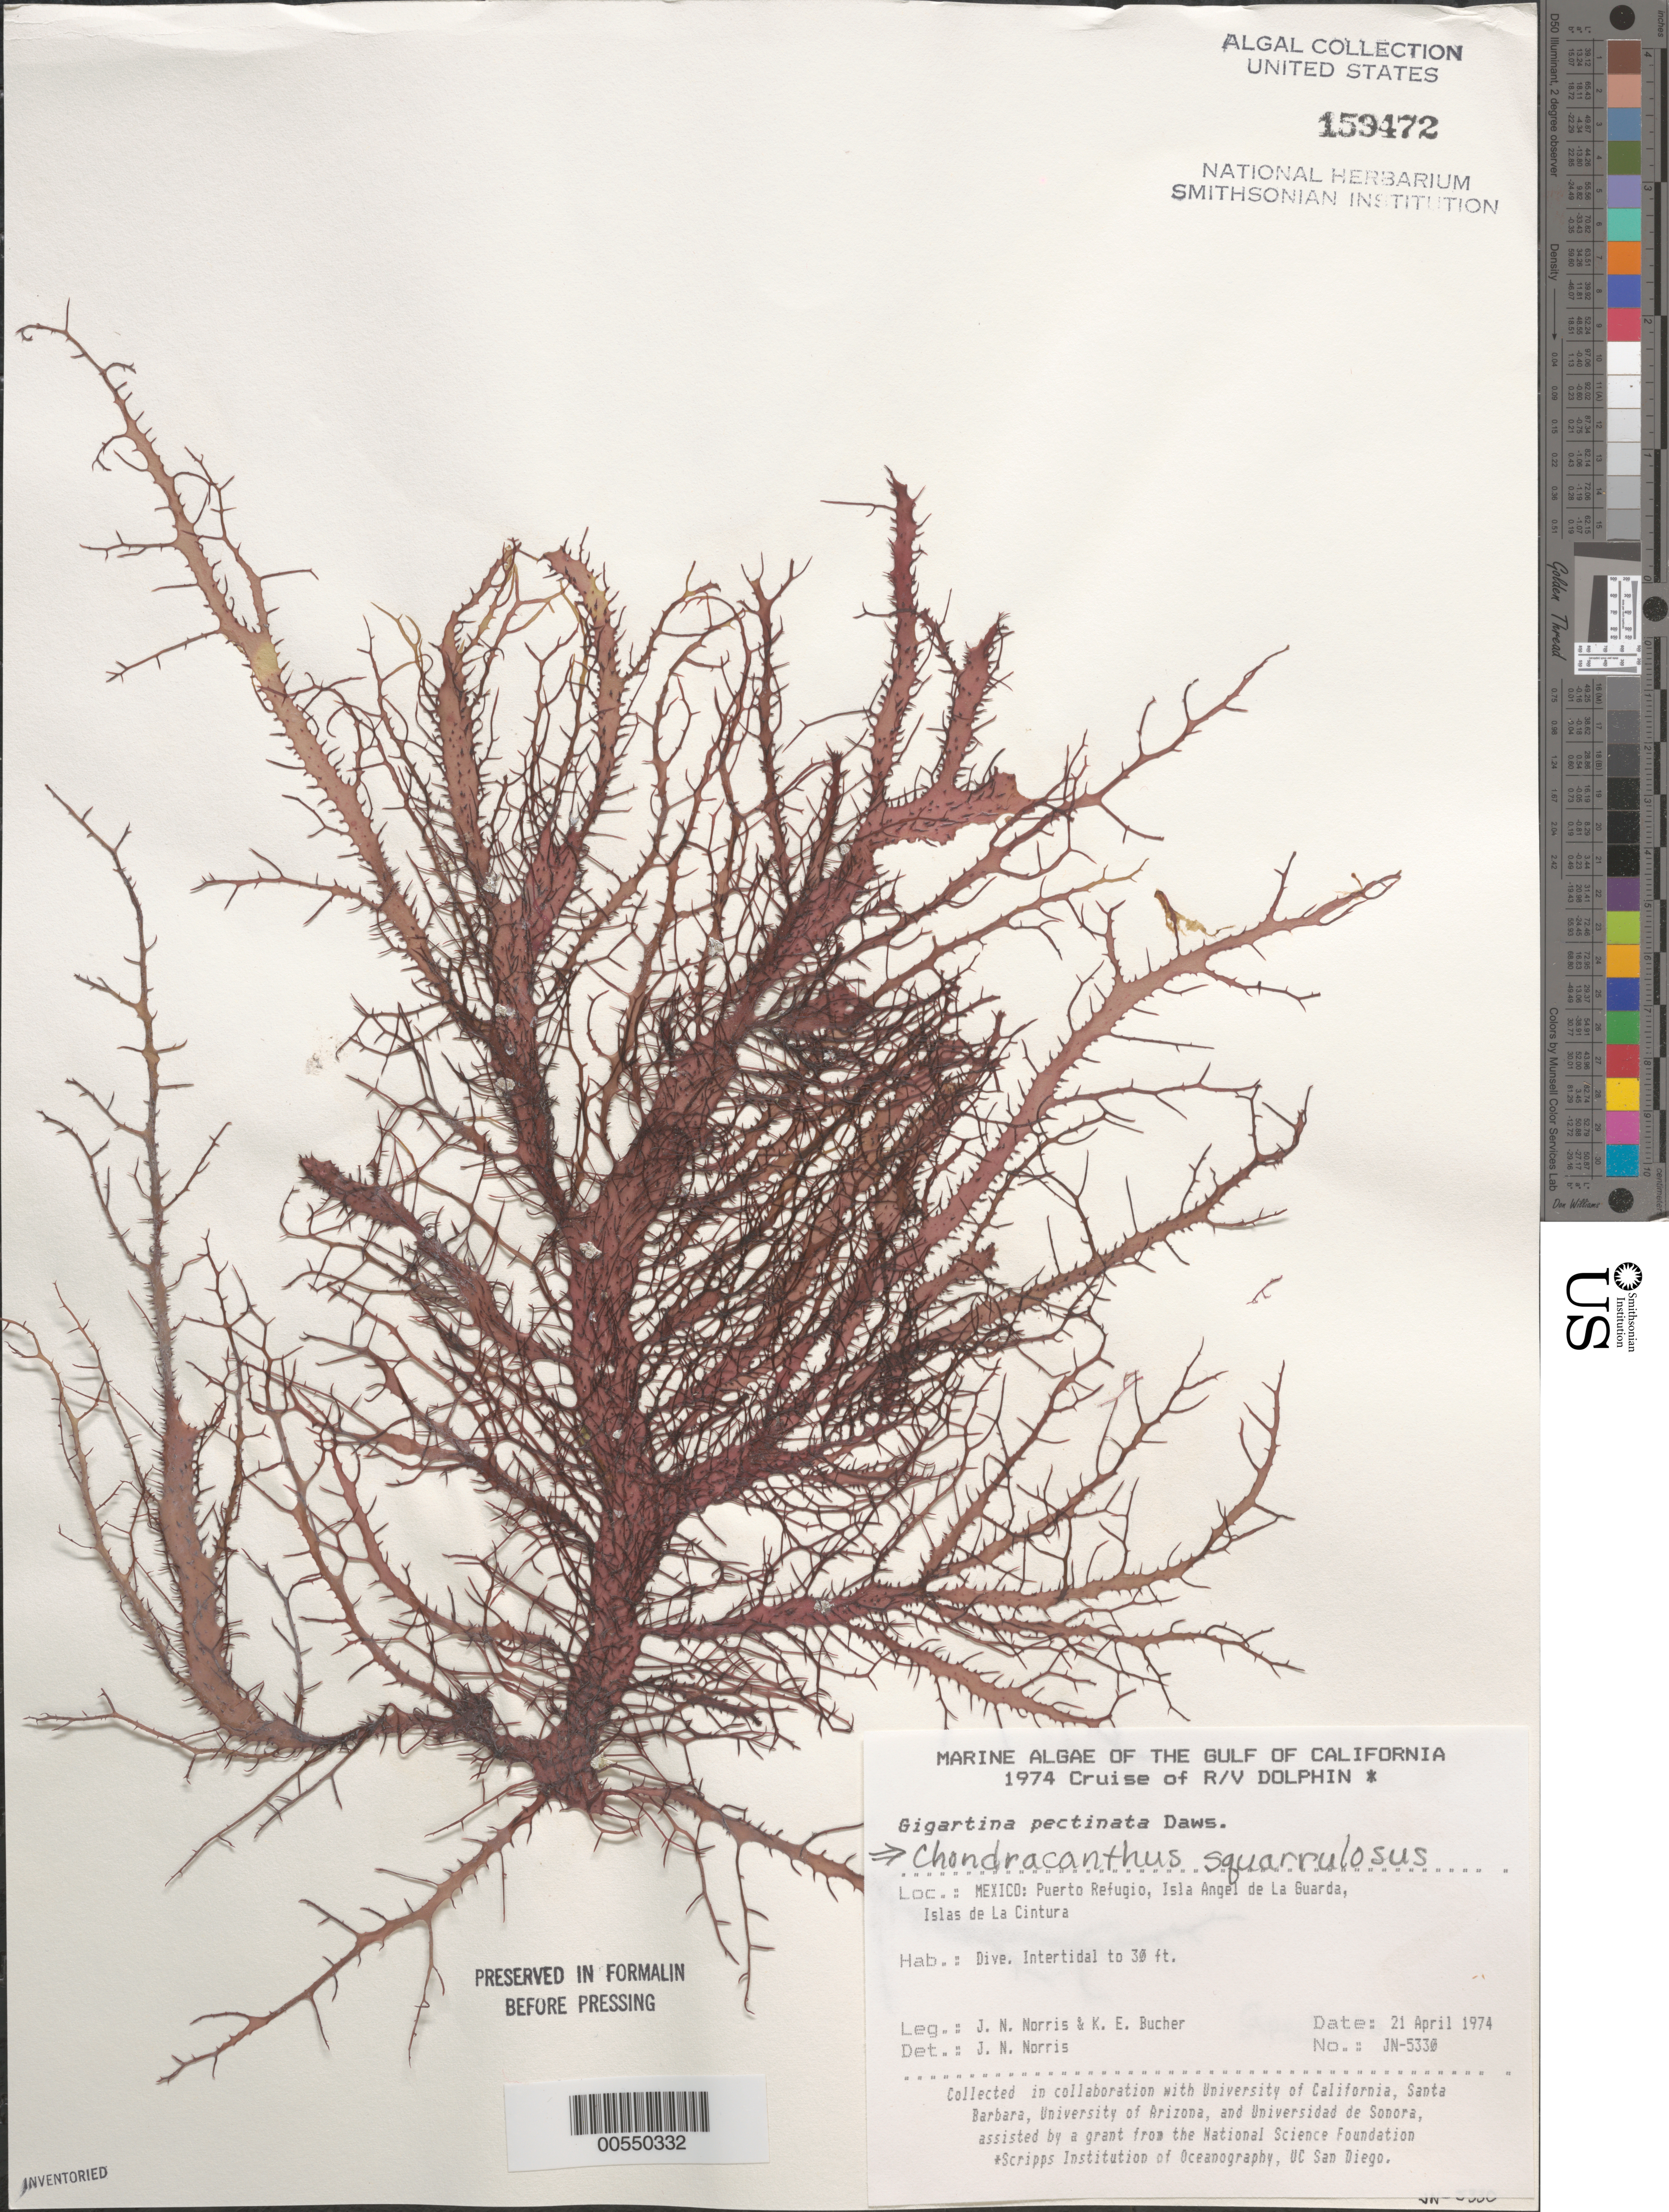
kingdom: Plantae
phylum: Rhodophyta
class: Florideophyceae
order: Gigartinales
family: Gigartinaceae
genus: Chondracanthus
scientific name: Chondracanthus squarrulosus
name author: (Setch. & N.L. Gardner) J.R. Hughey et al.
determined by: Norris, James N.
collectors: J. N. Norris & K. E. Bucher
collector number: JN-5330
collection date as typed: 21 Apr 1974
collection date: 1974-04-21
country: Mexico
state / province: Baja California Norte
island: Isla Angel de la Guarda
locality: Puerto Refugio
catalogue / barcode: US 159472